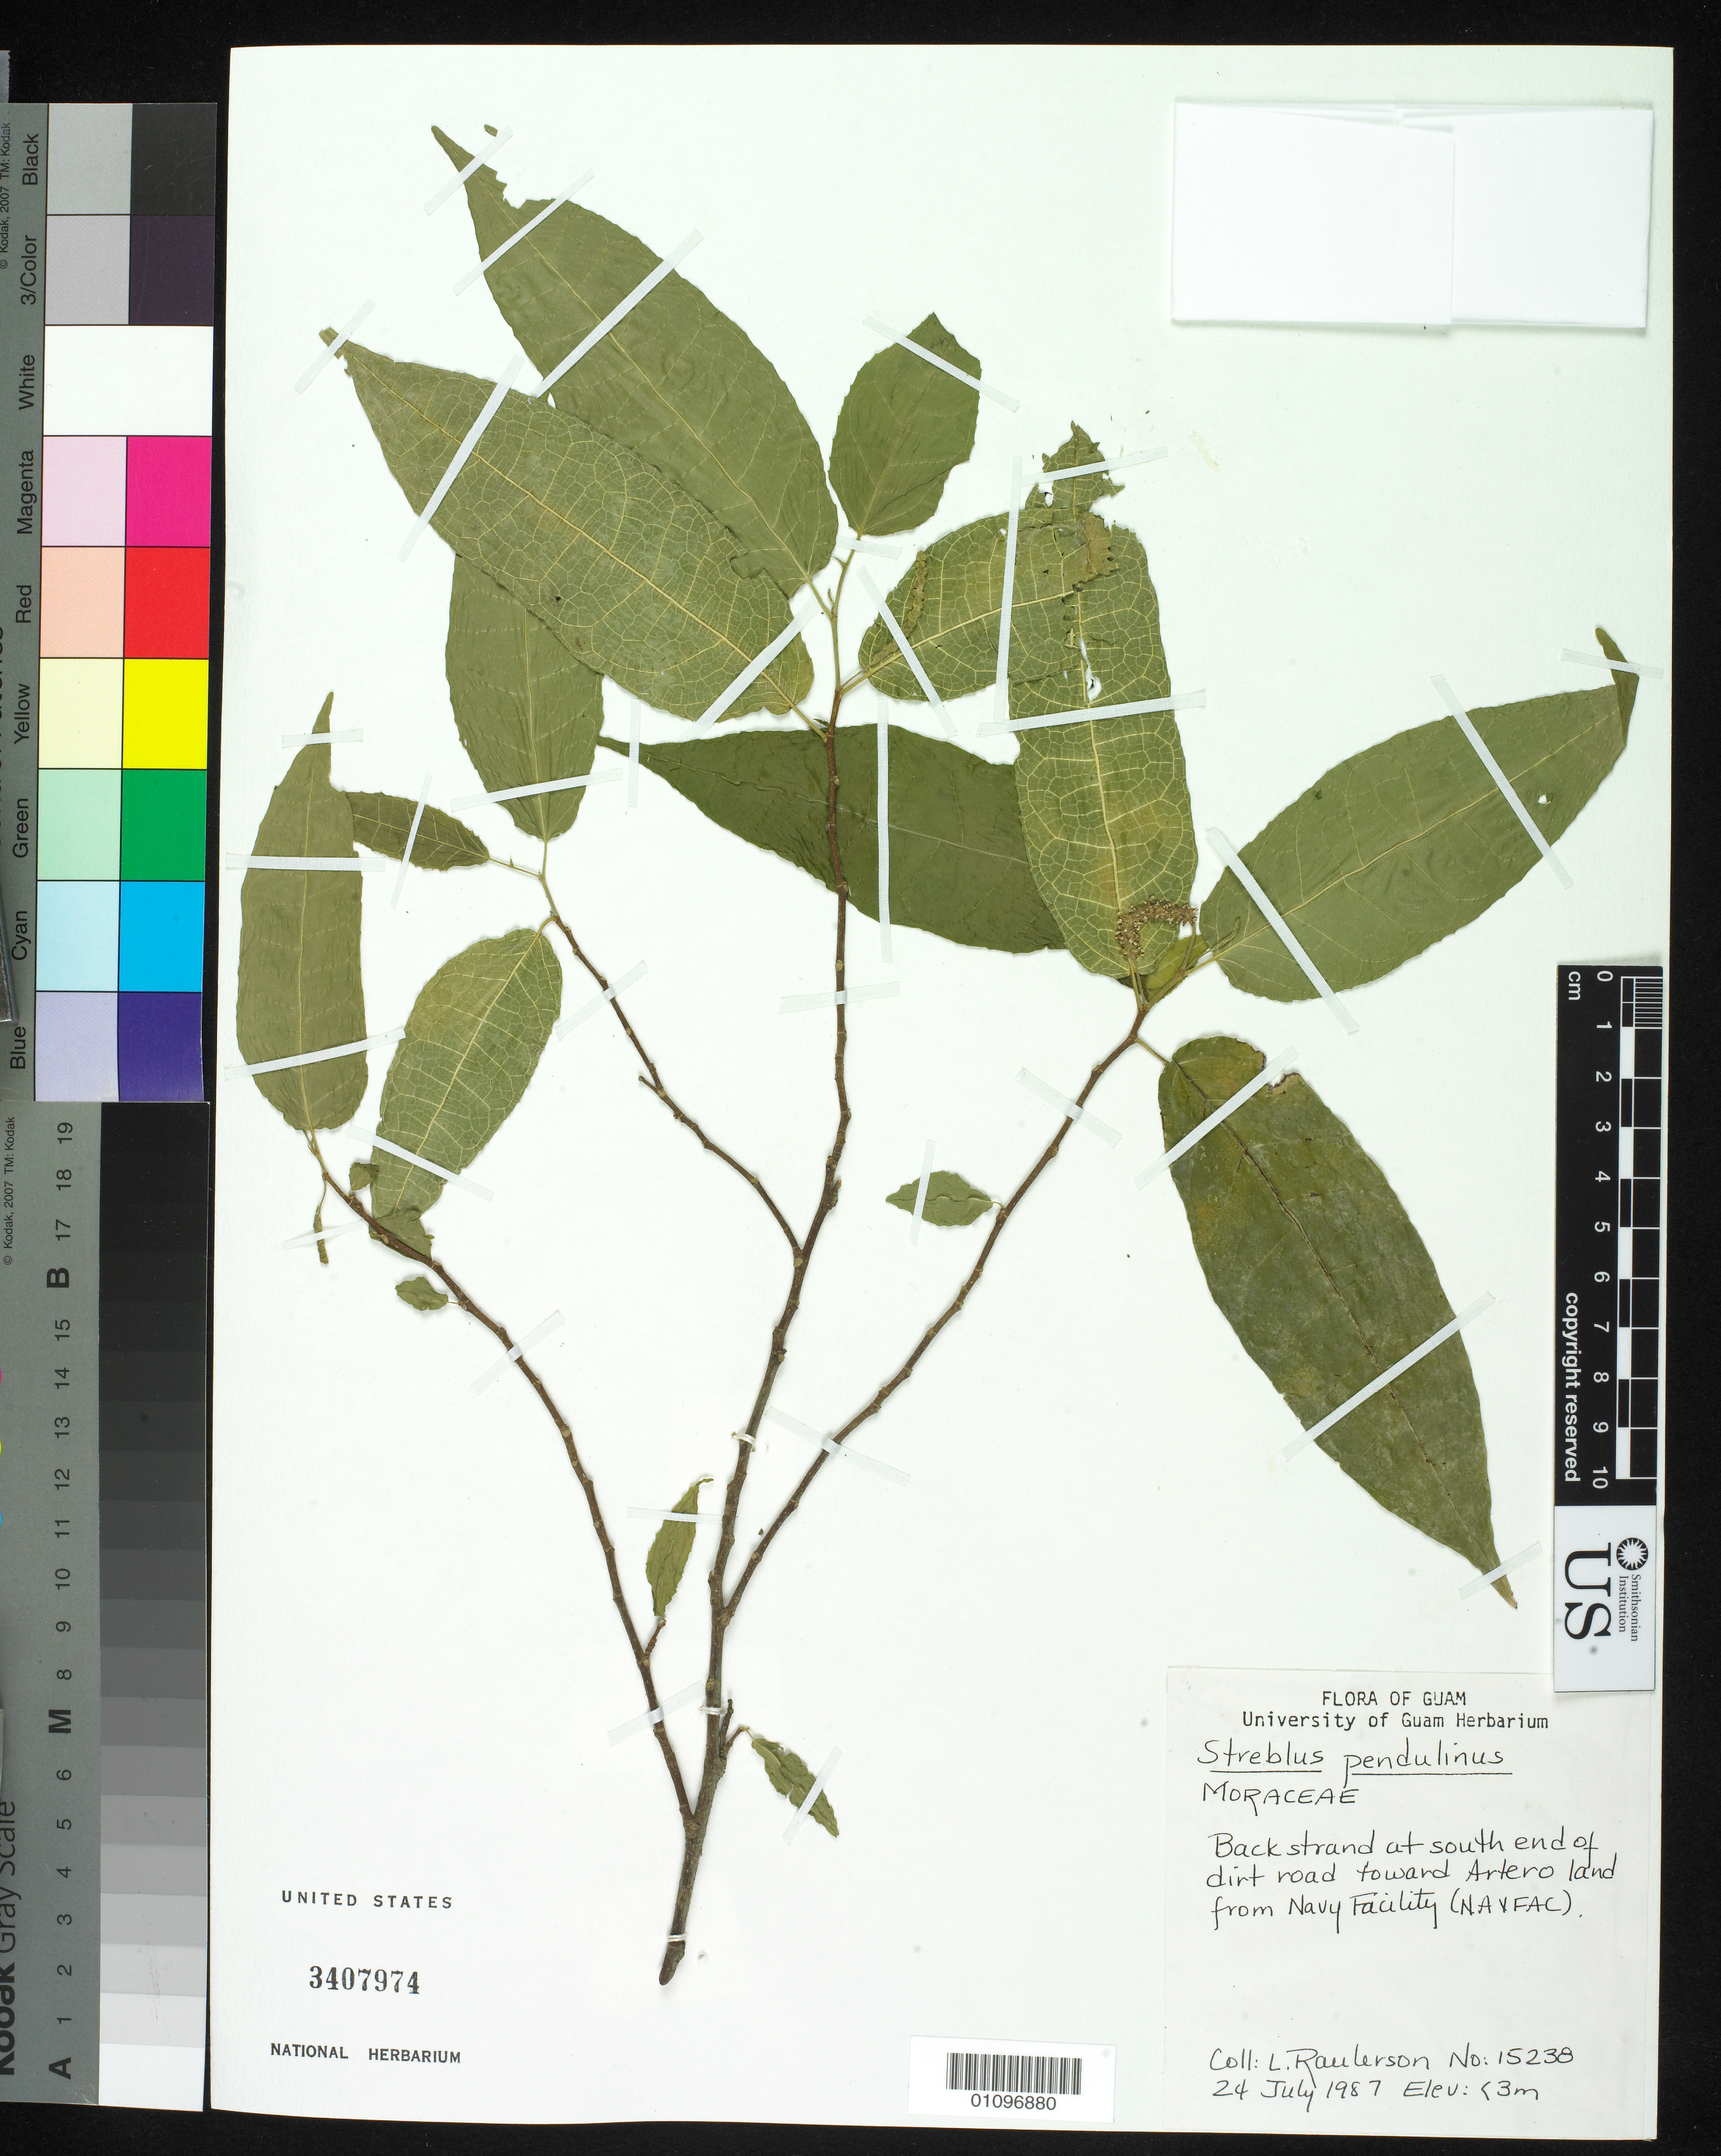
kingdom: Plantae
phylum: Tracheophyta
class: Magnoliopsida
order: Rosales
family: Moraceae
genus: Paratrophis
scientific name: Paratrophis pendulina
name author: (Endl.) E. M. Gardner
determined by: Wagner, W. L., (BOT), Smithsonian Institution - National Museum of Natural History (UNITED STATES)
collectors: L. Raulerson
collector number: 15238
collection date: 1987-07-24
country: Guam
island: Guam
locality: back strand at south end of dirt road toward Artero land from Navy Facility (NAVFAC)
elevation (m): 3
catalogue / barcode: US 3407974